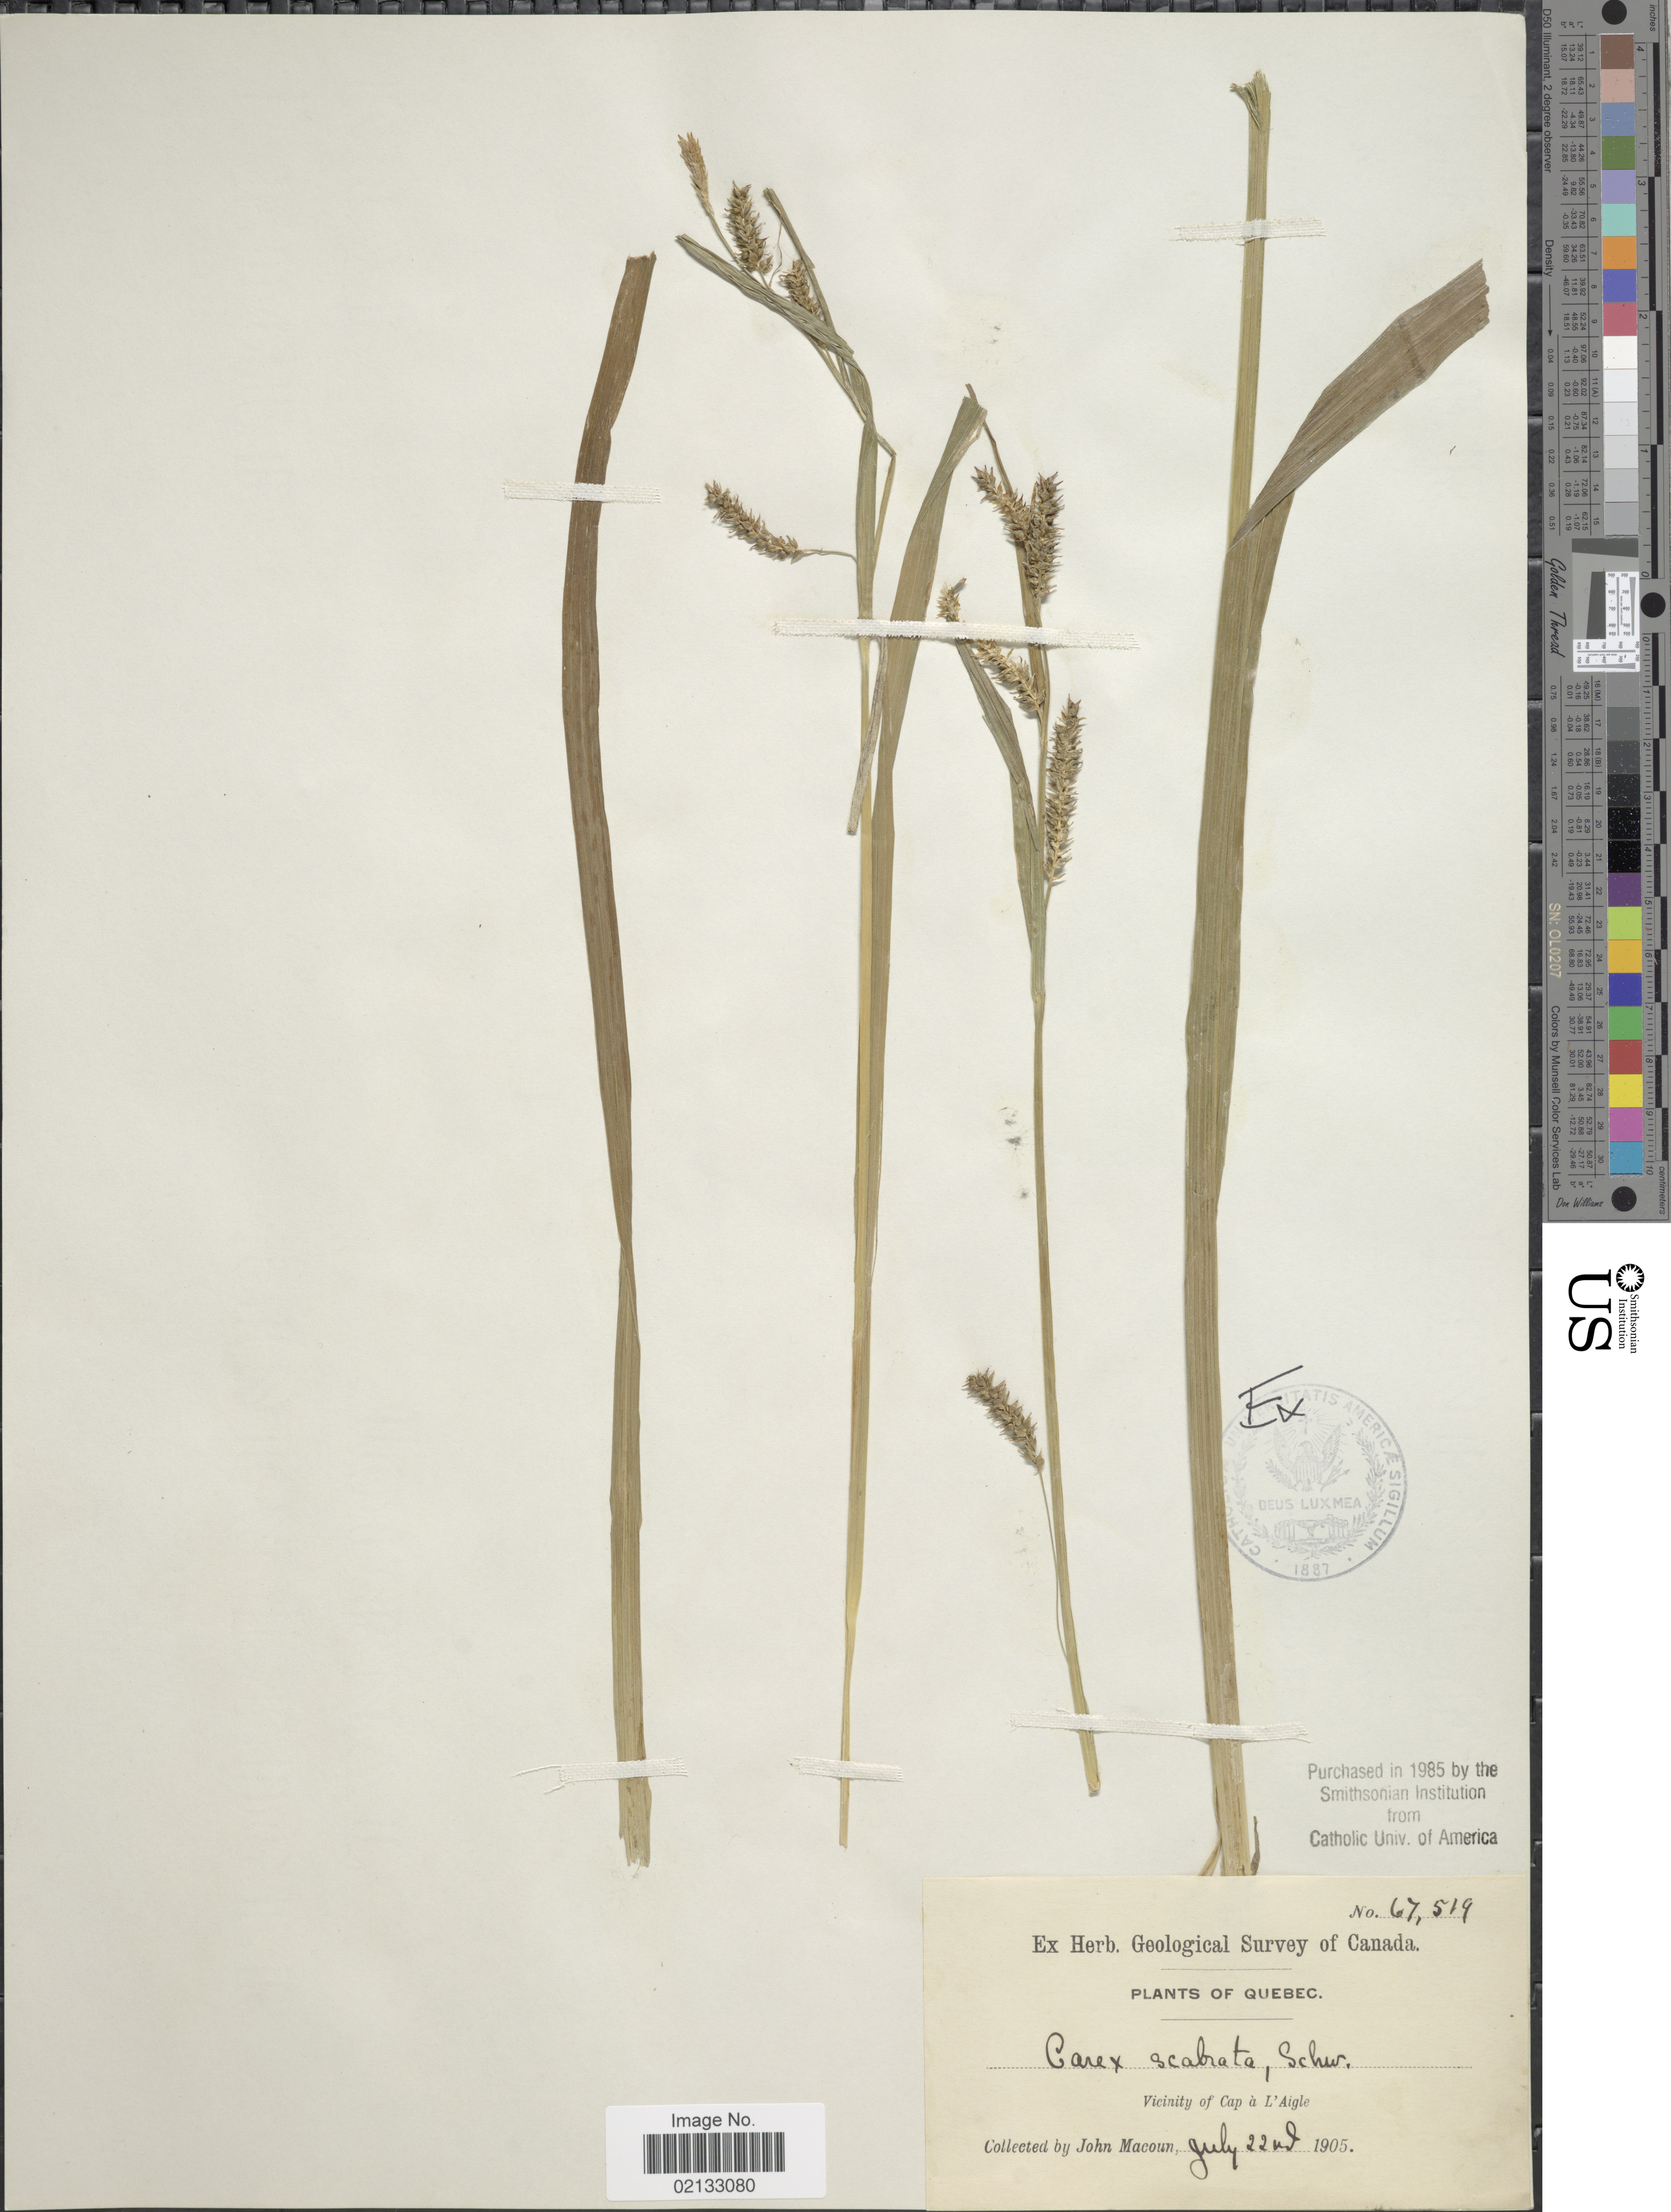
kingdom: Plantae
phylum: Tracheophyta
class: Liliopsida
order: Poales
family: Cyperaceae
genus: Carex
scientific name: Carex scabrata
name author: Schwein.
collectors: J. Macoun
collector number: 67519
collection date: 1905-07-22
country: Canada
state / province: Quebec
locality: Vicinity of Cap a L'Aigle